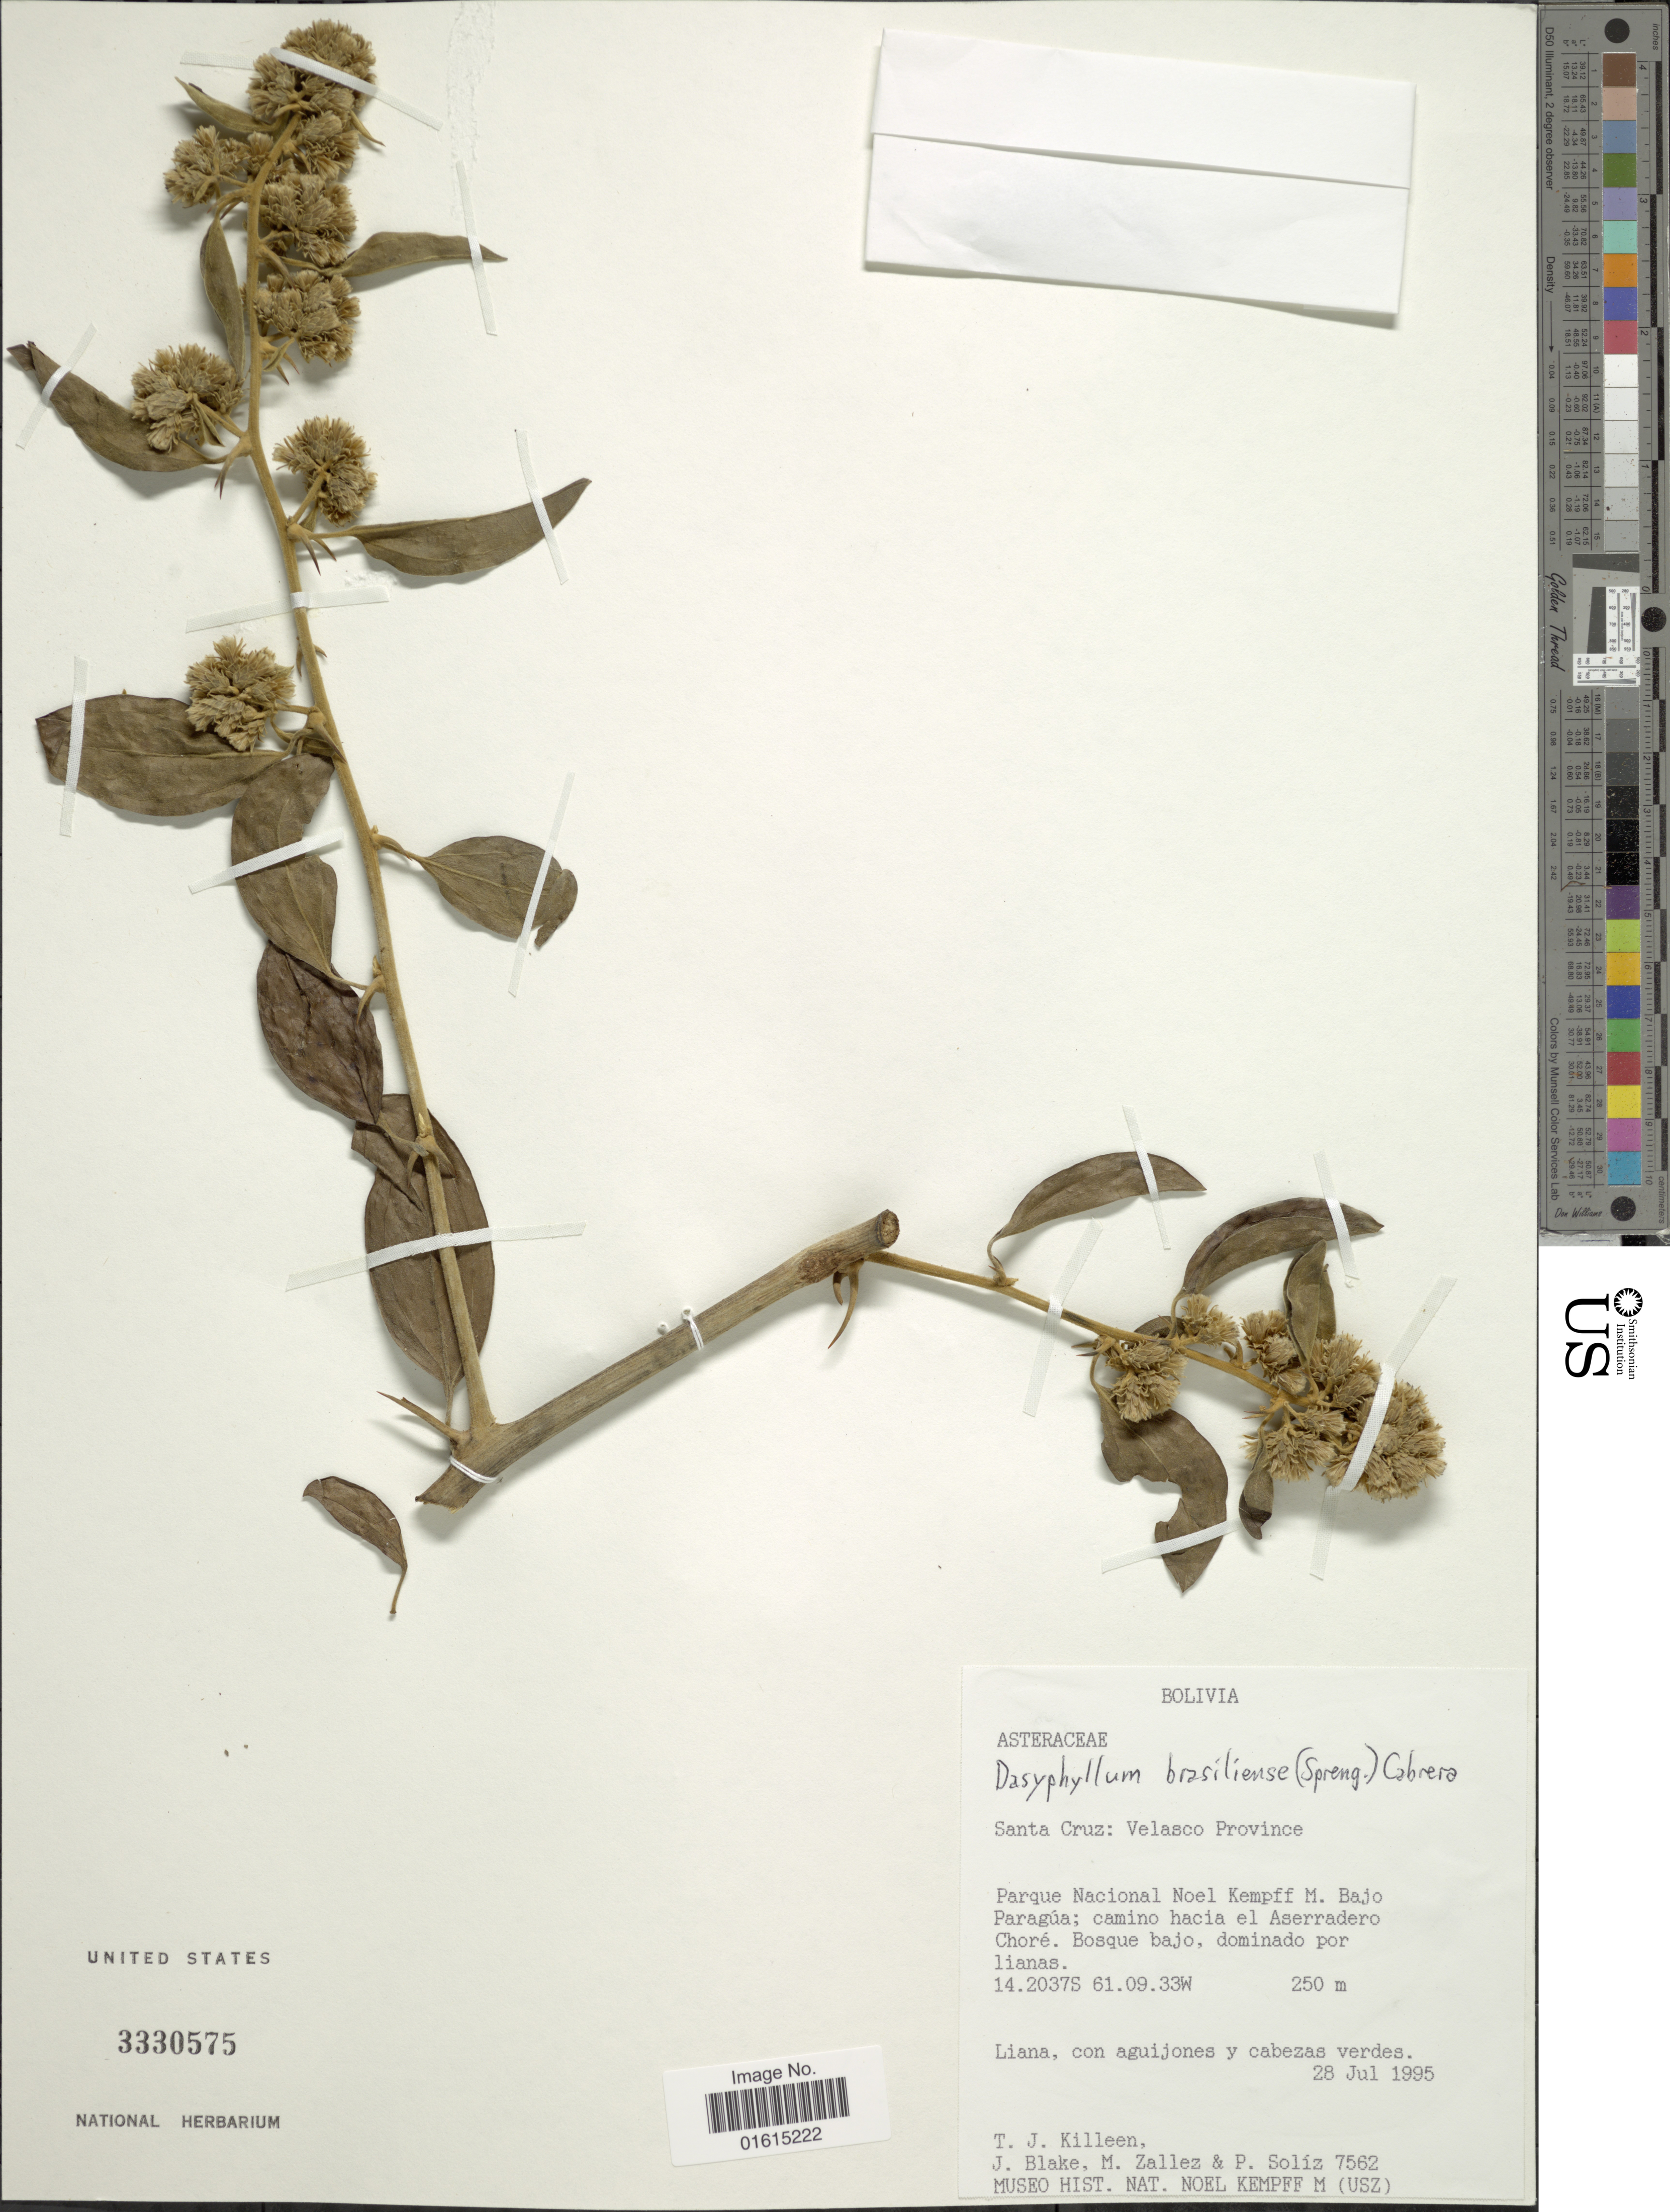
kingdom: Plantae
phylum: Tracheophyta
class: Magnoliopsida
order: Asterales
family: Asteraceae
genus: Dasyphyllum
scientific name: Dasyphyllum brasiliense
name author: (Spreng.) Cabrera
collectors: T. J. Killeen, J. Blake, M. Zalles & P. Soliz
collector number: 7562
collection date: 1995-07-28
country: Bolivia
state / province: Santa Cruz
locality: Santa Cruz, Velasco Province, Parque Nacional Noel Kempff M. Bajo Paragua, camino hacia el Aserradero Chore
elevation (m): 250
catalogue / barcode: US 3330575